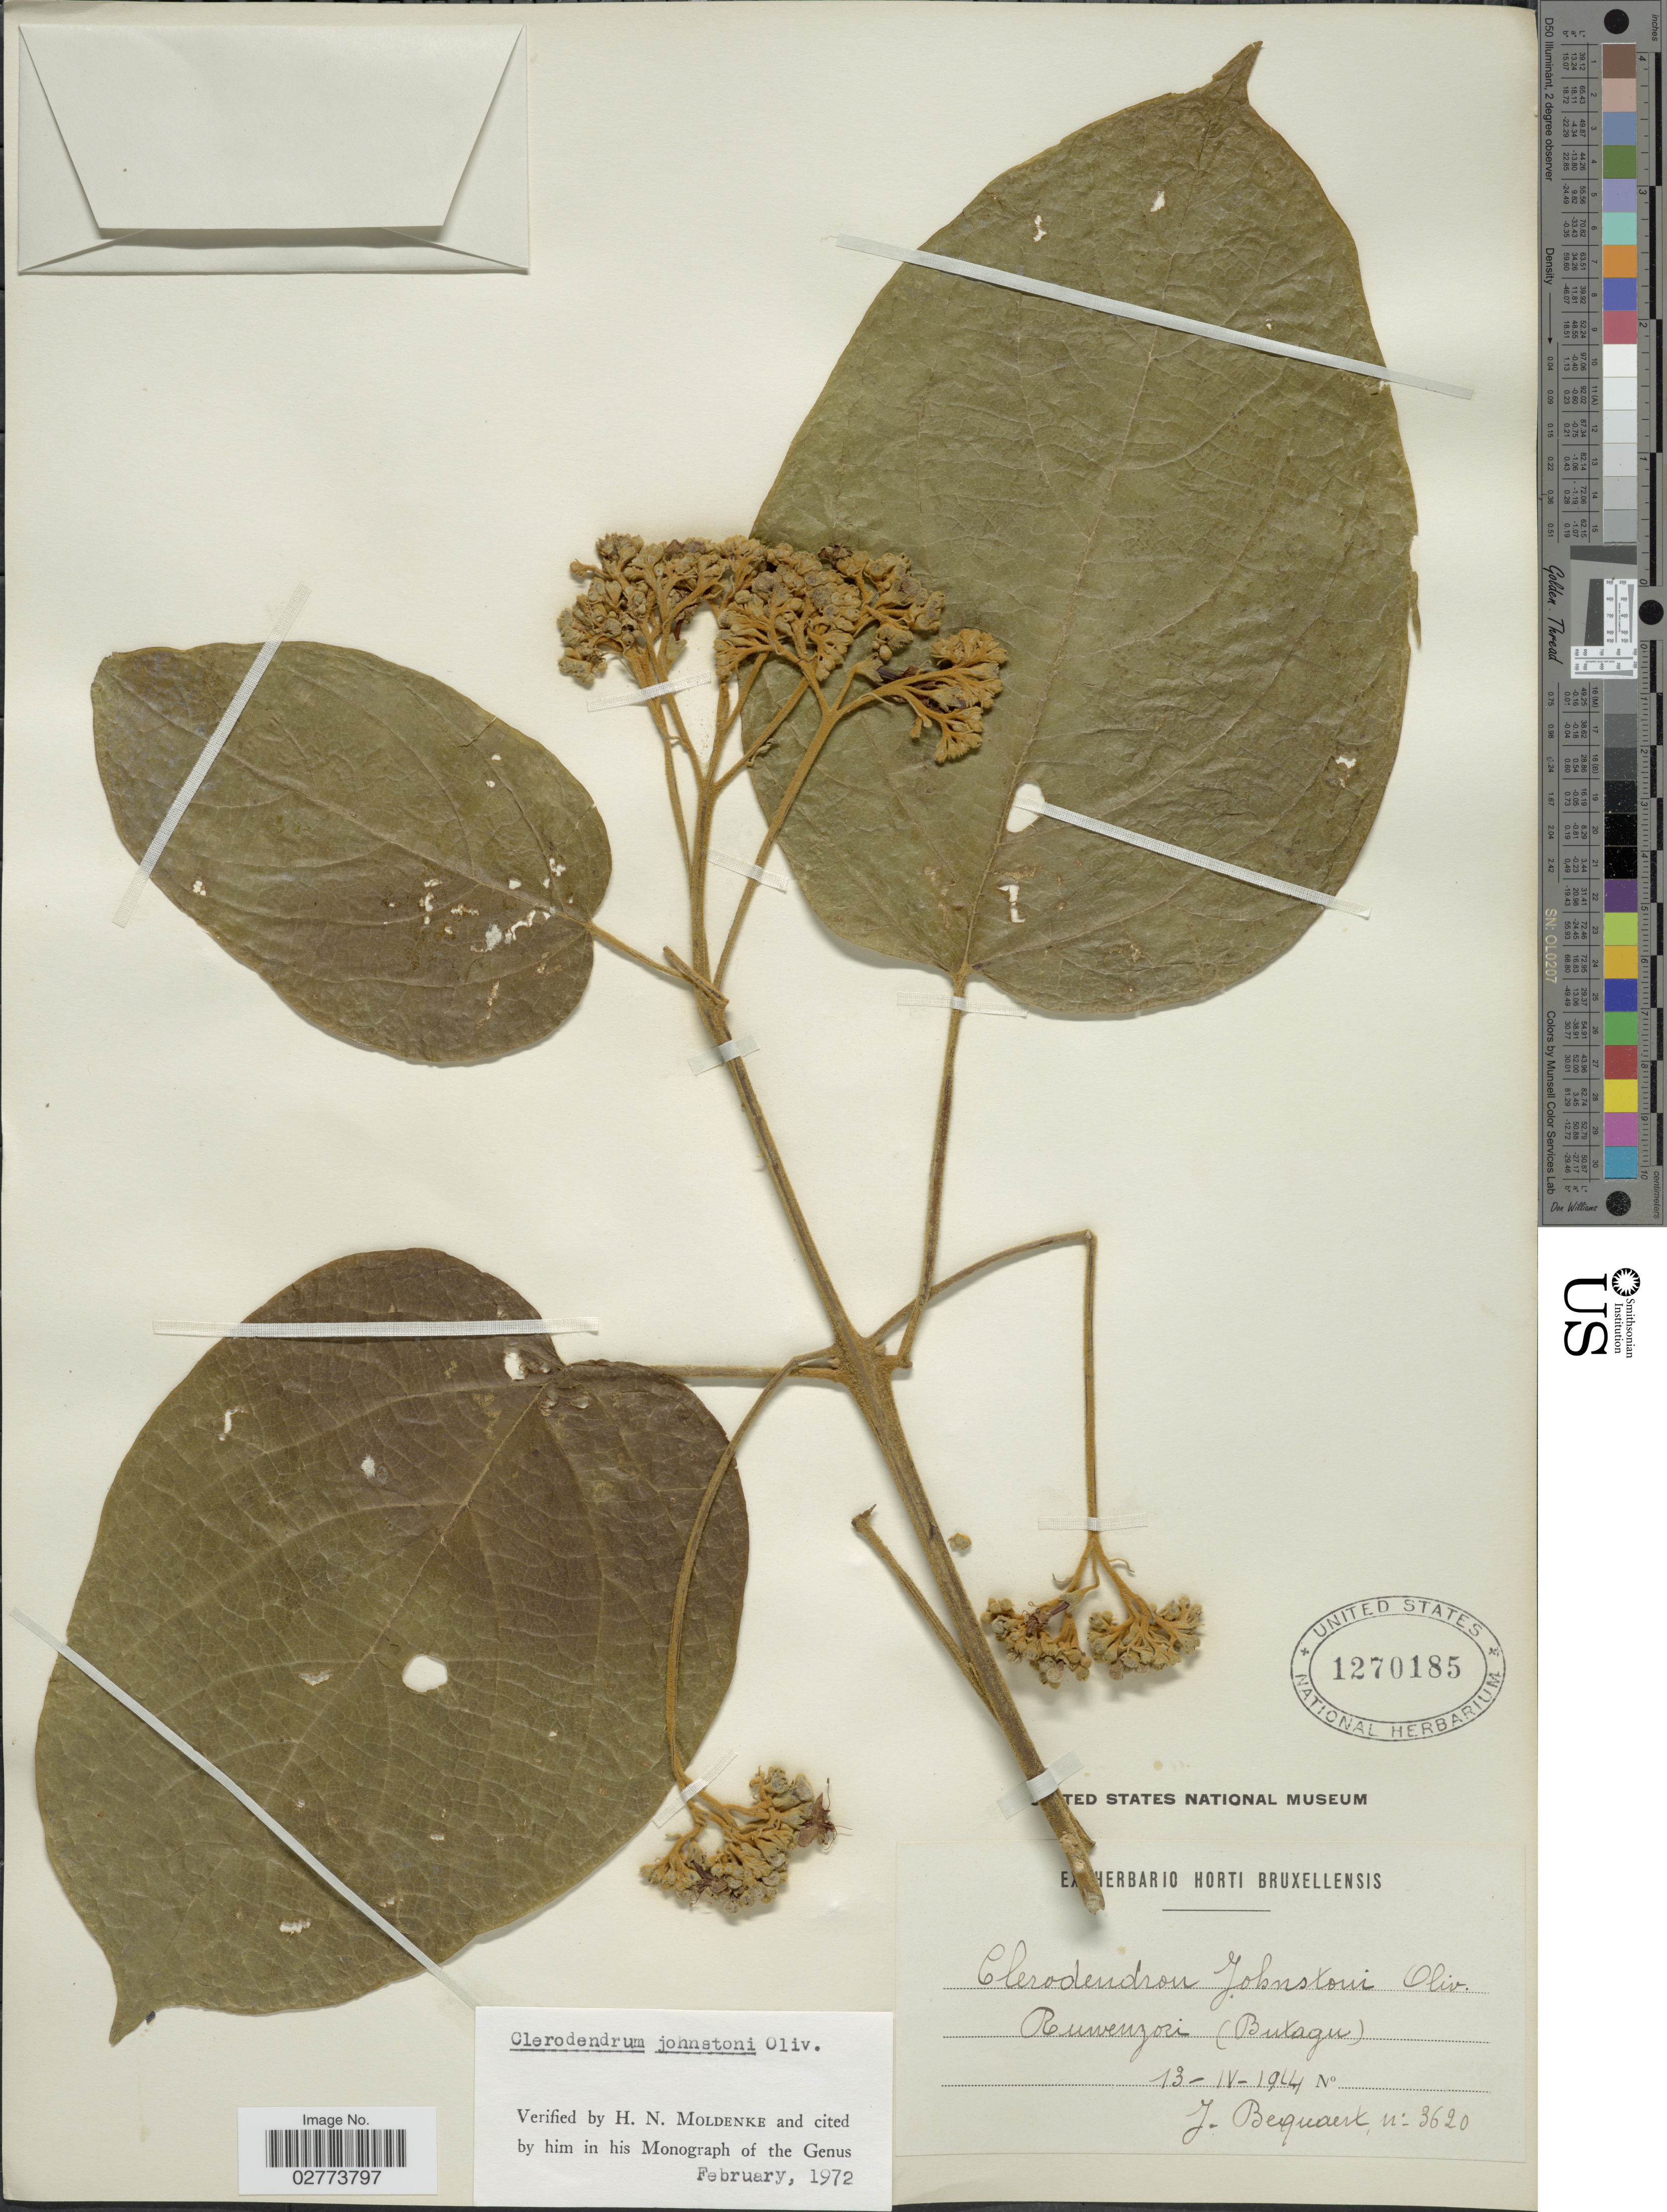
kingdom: Plantae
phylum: Tracheophyta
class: Magnoliopsida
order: Lamiales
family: Lamiaceae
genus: Clerodendrum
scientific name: Clerodendrum johnstonii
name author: Oliv.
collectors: J. Bequaert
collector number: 3620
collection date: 1914-04-13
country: Congo, Democratic Republic of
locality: Ruwenzori (Butagu)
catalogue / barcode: US 1270185